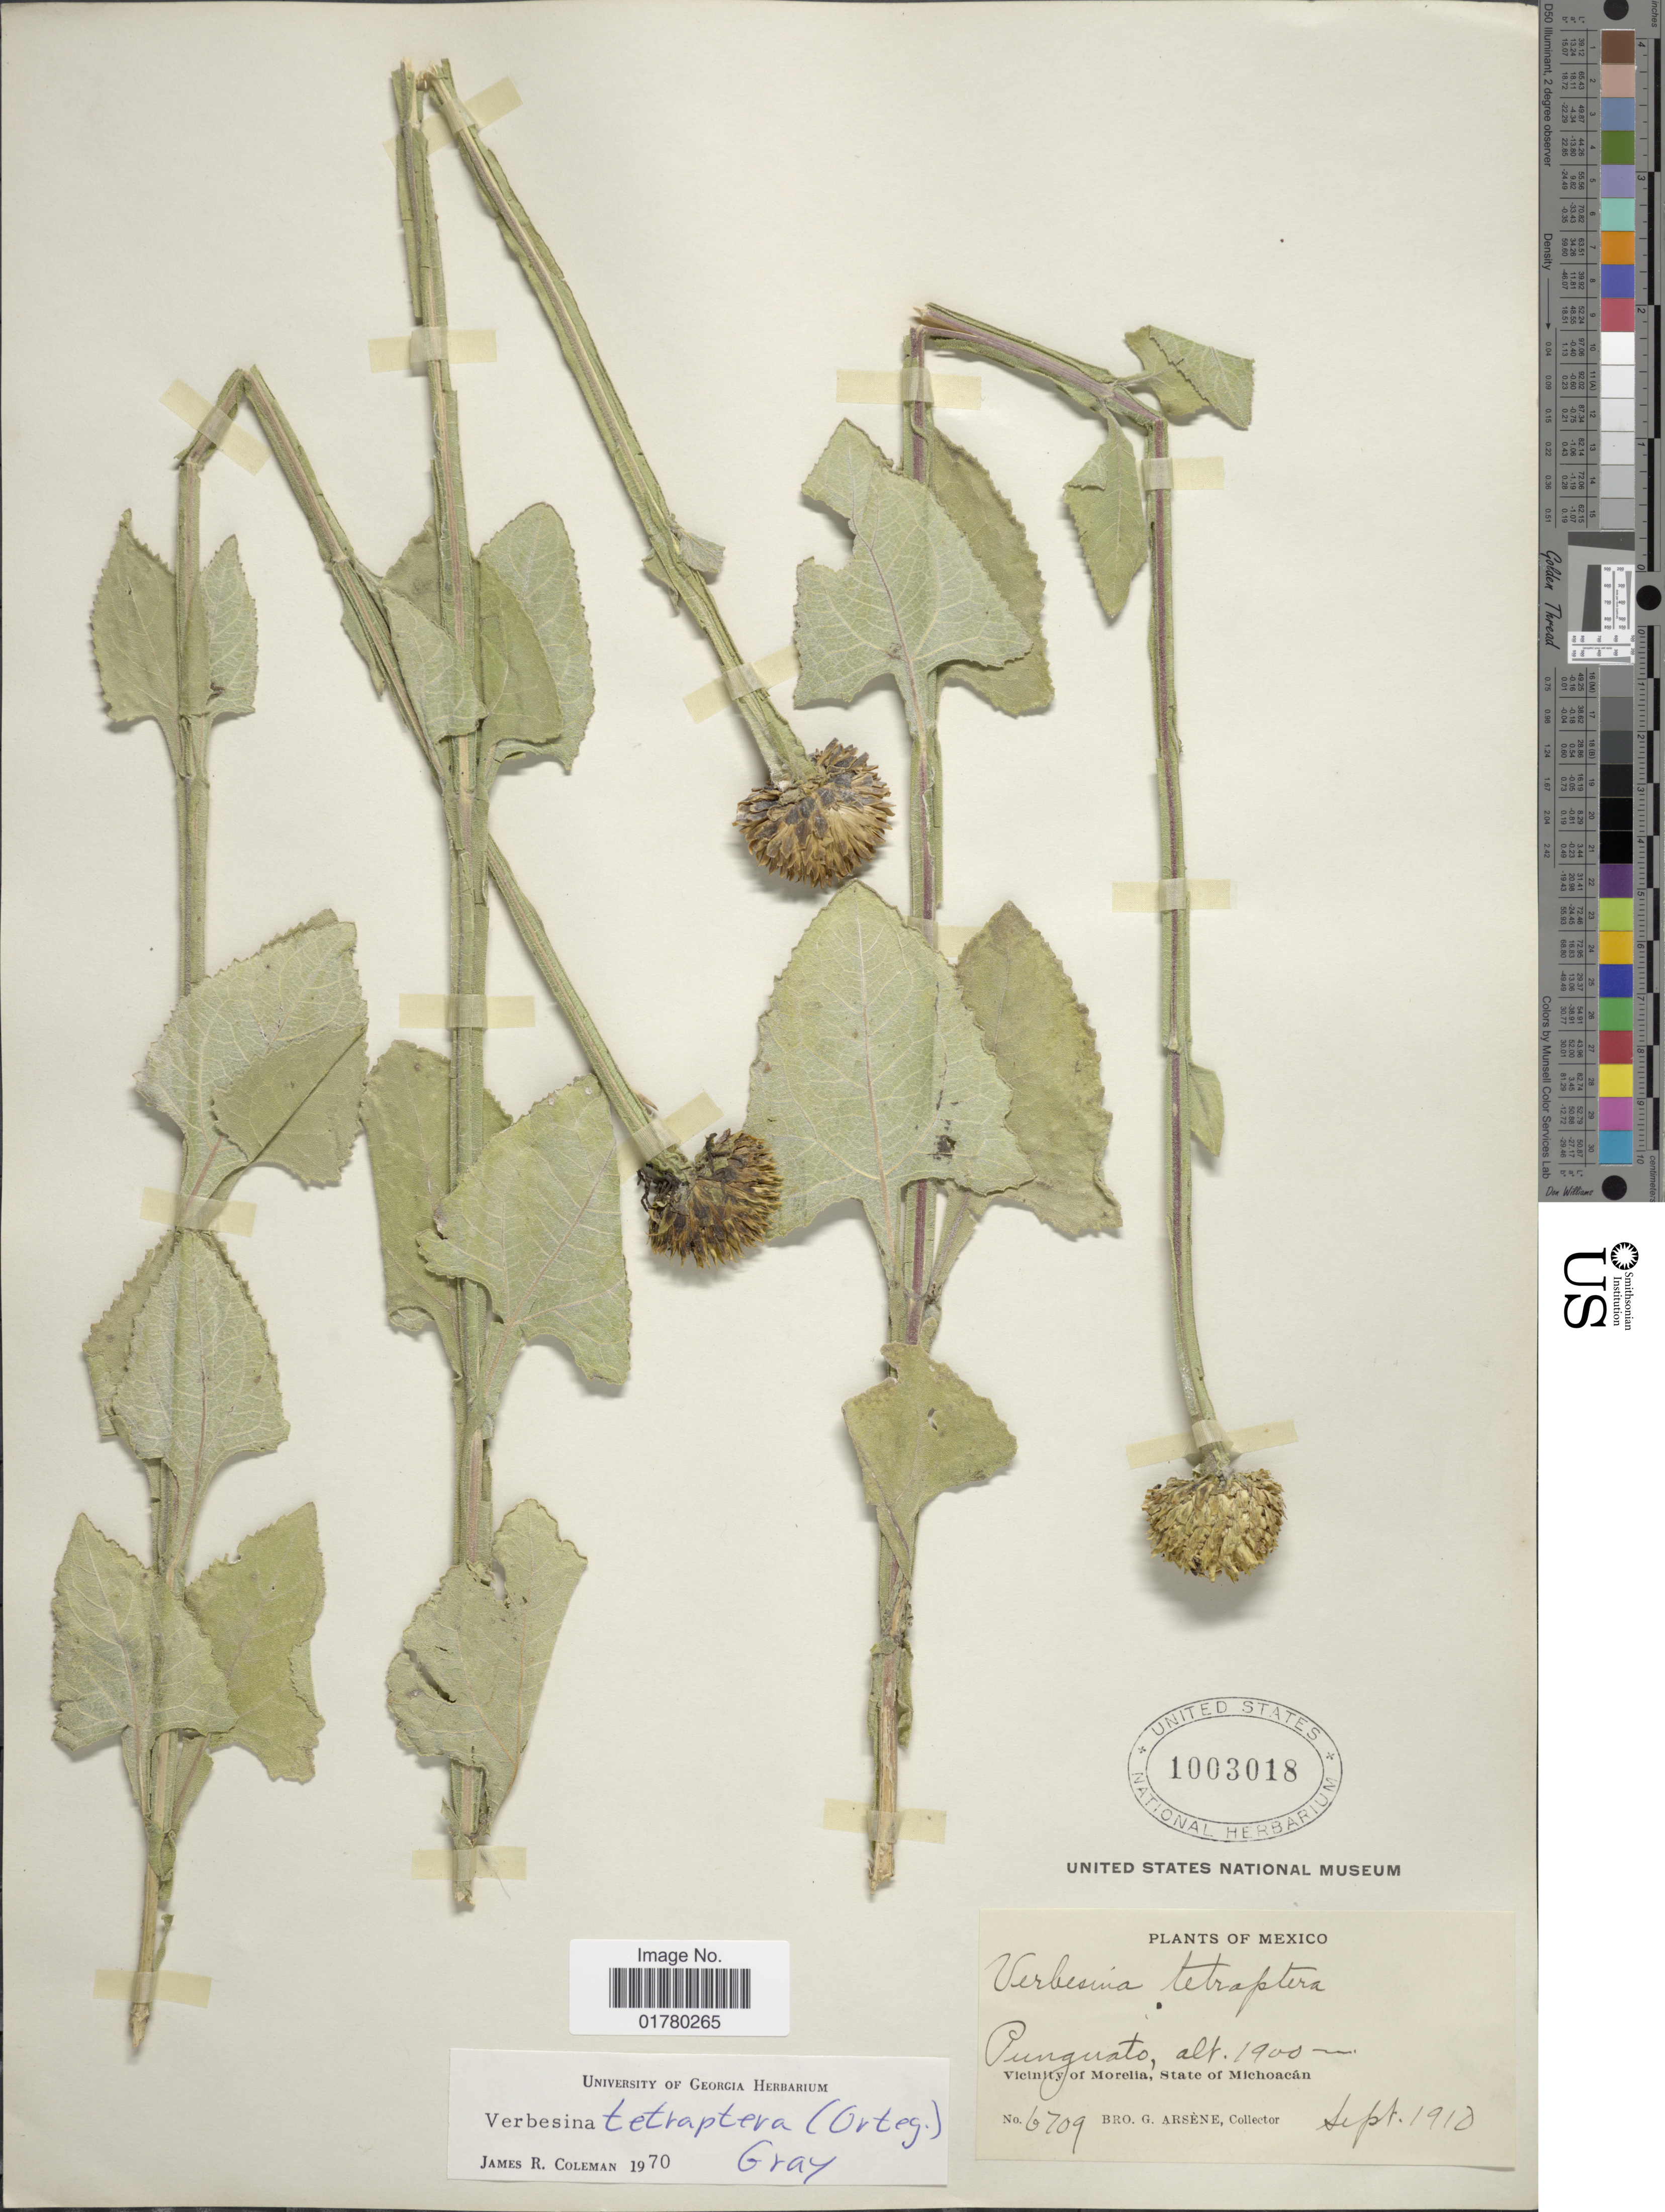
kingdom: Plantae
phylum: Tracheophyta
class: Magnoliopsida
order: Asterales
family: Asteraceae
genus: Verbesina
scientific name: Verbesina tetraptera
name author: (Ortega) A. Gray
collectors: Bro. G. Arsène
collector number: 6709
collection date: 1910-09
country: Mexico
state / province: Michoacán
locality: Punguato, Vicinity of Morelia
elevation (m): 1900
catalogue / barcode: US 1003018